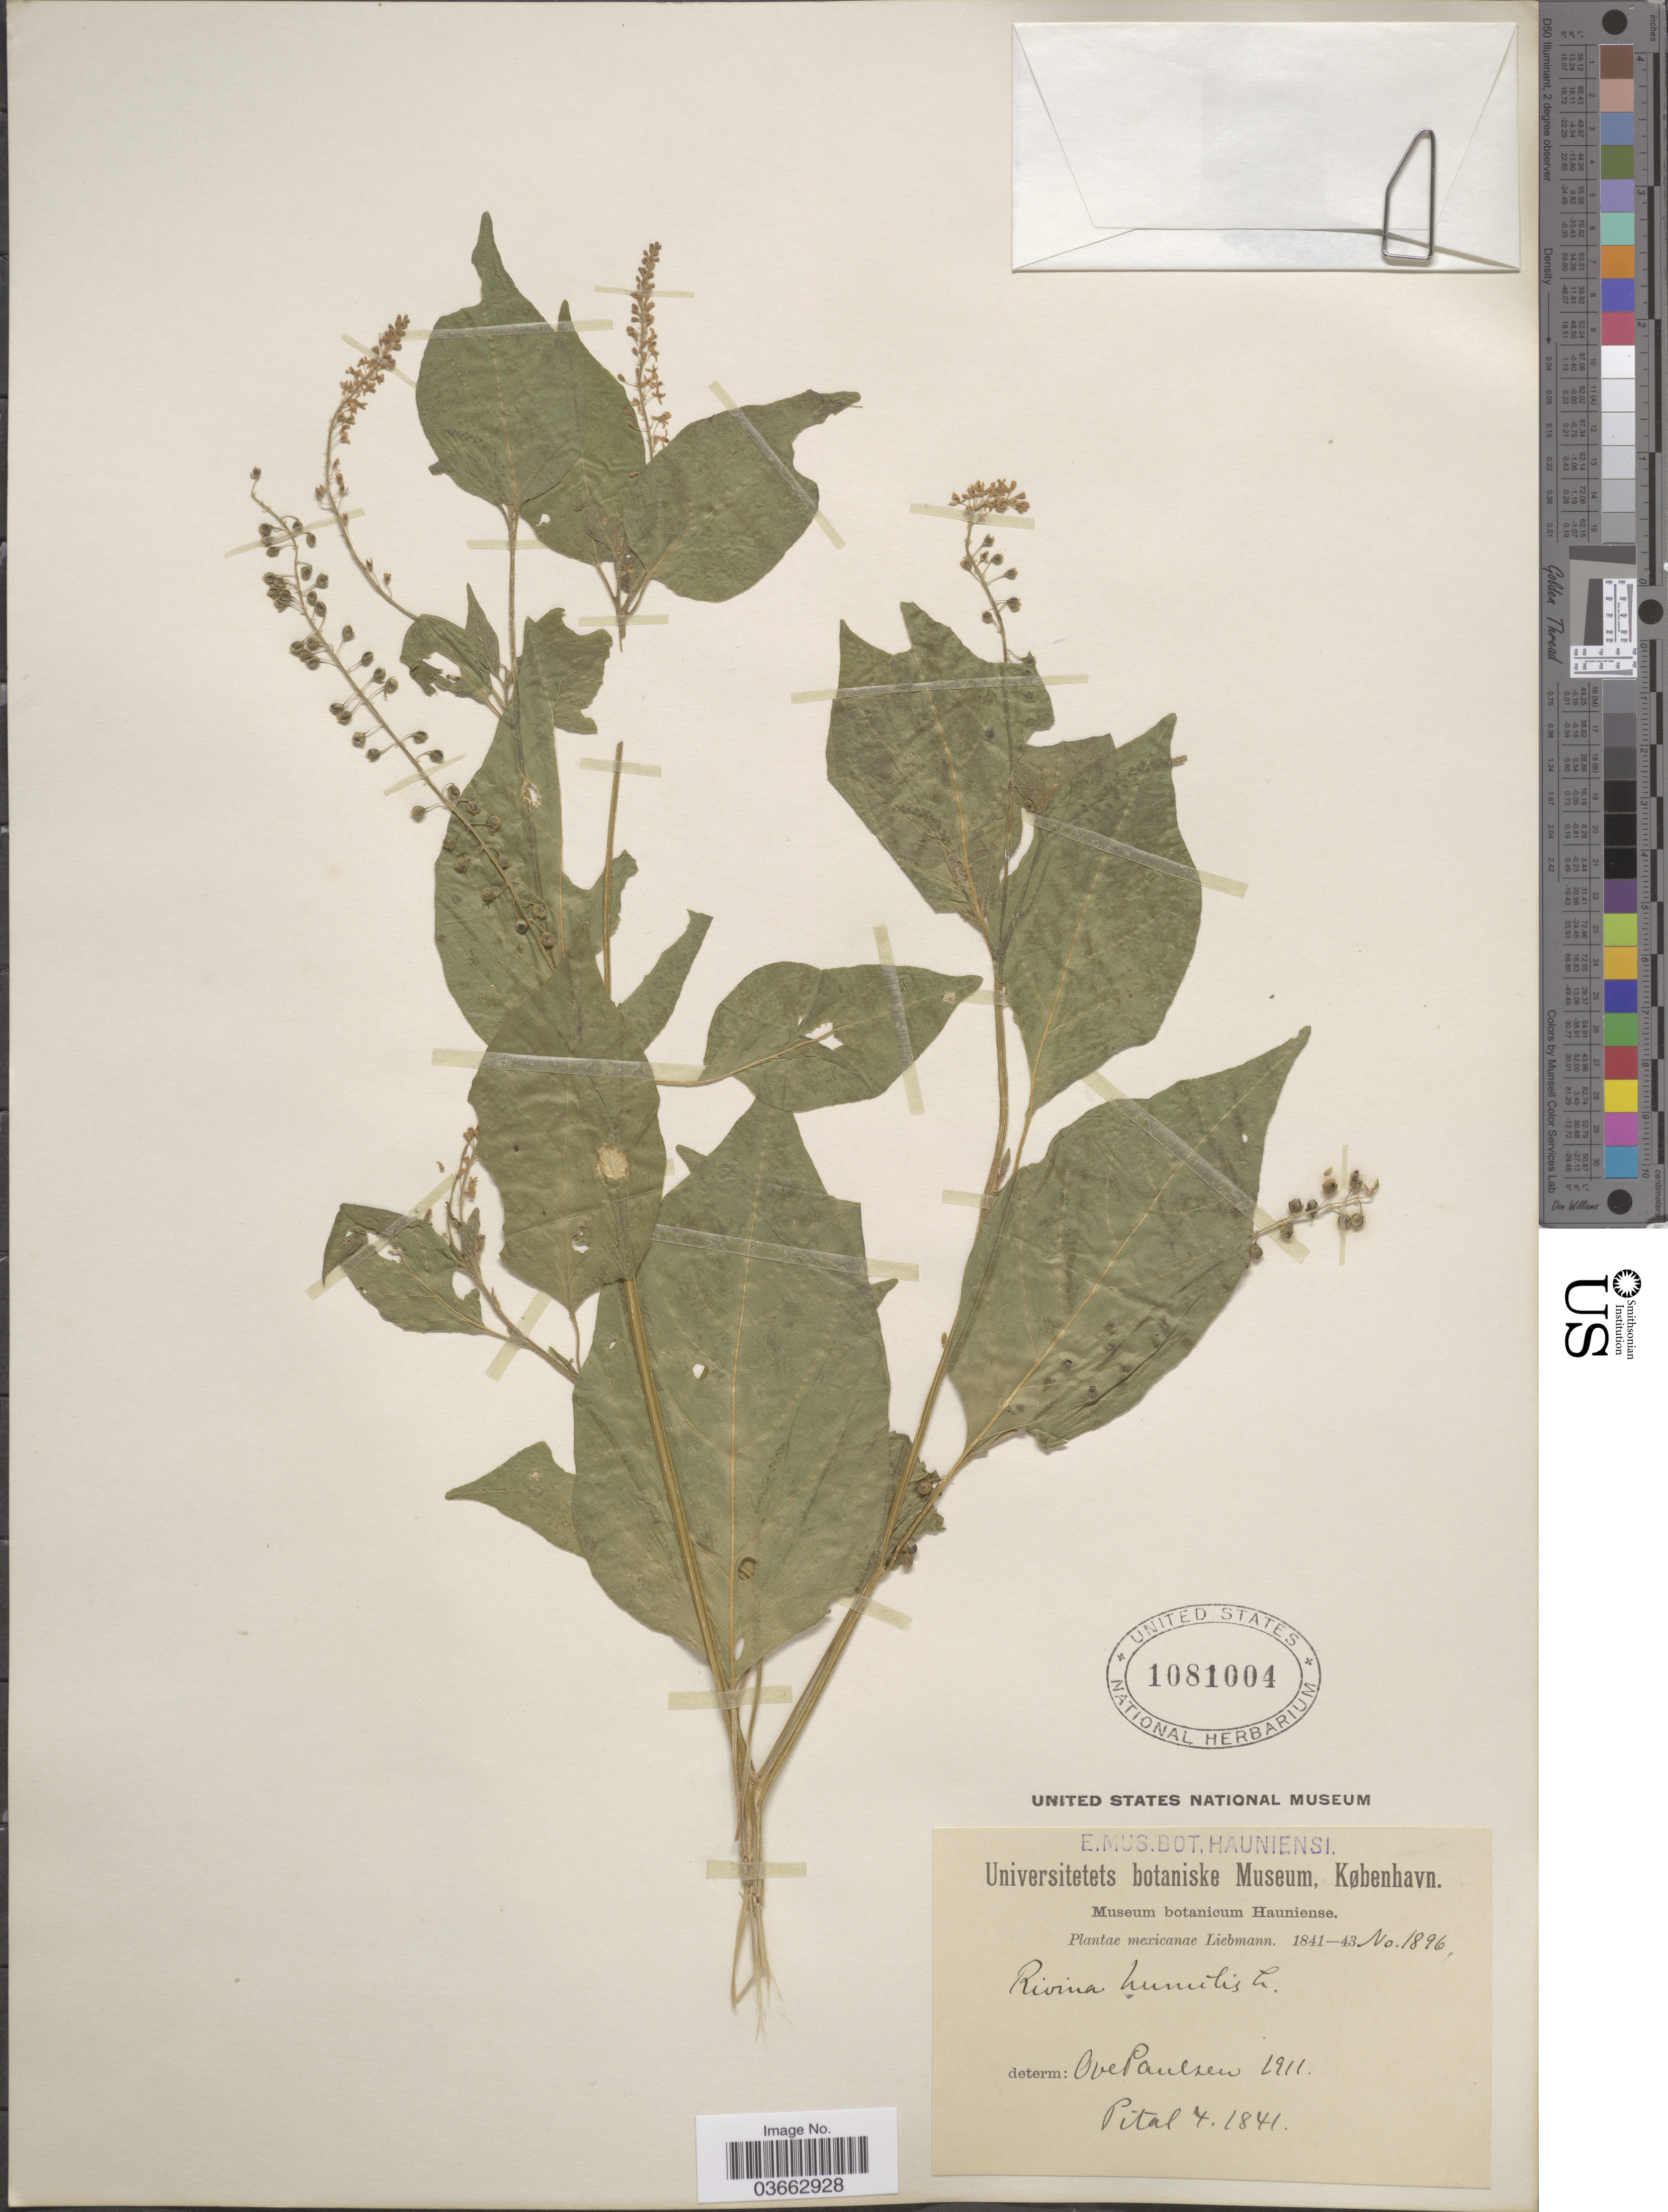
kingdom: Plantae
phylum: Tracheophyta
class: Magnoliopsida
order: Caryophyllales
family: Phytolaccaceae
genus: Rivina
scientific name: Rivina humilis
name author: L.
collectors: Liebmann, --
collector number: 1896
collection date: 1841-04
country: Mexico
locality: Pital.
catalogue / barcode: US 1081004